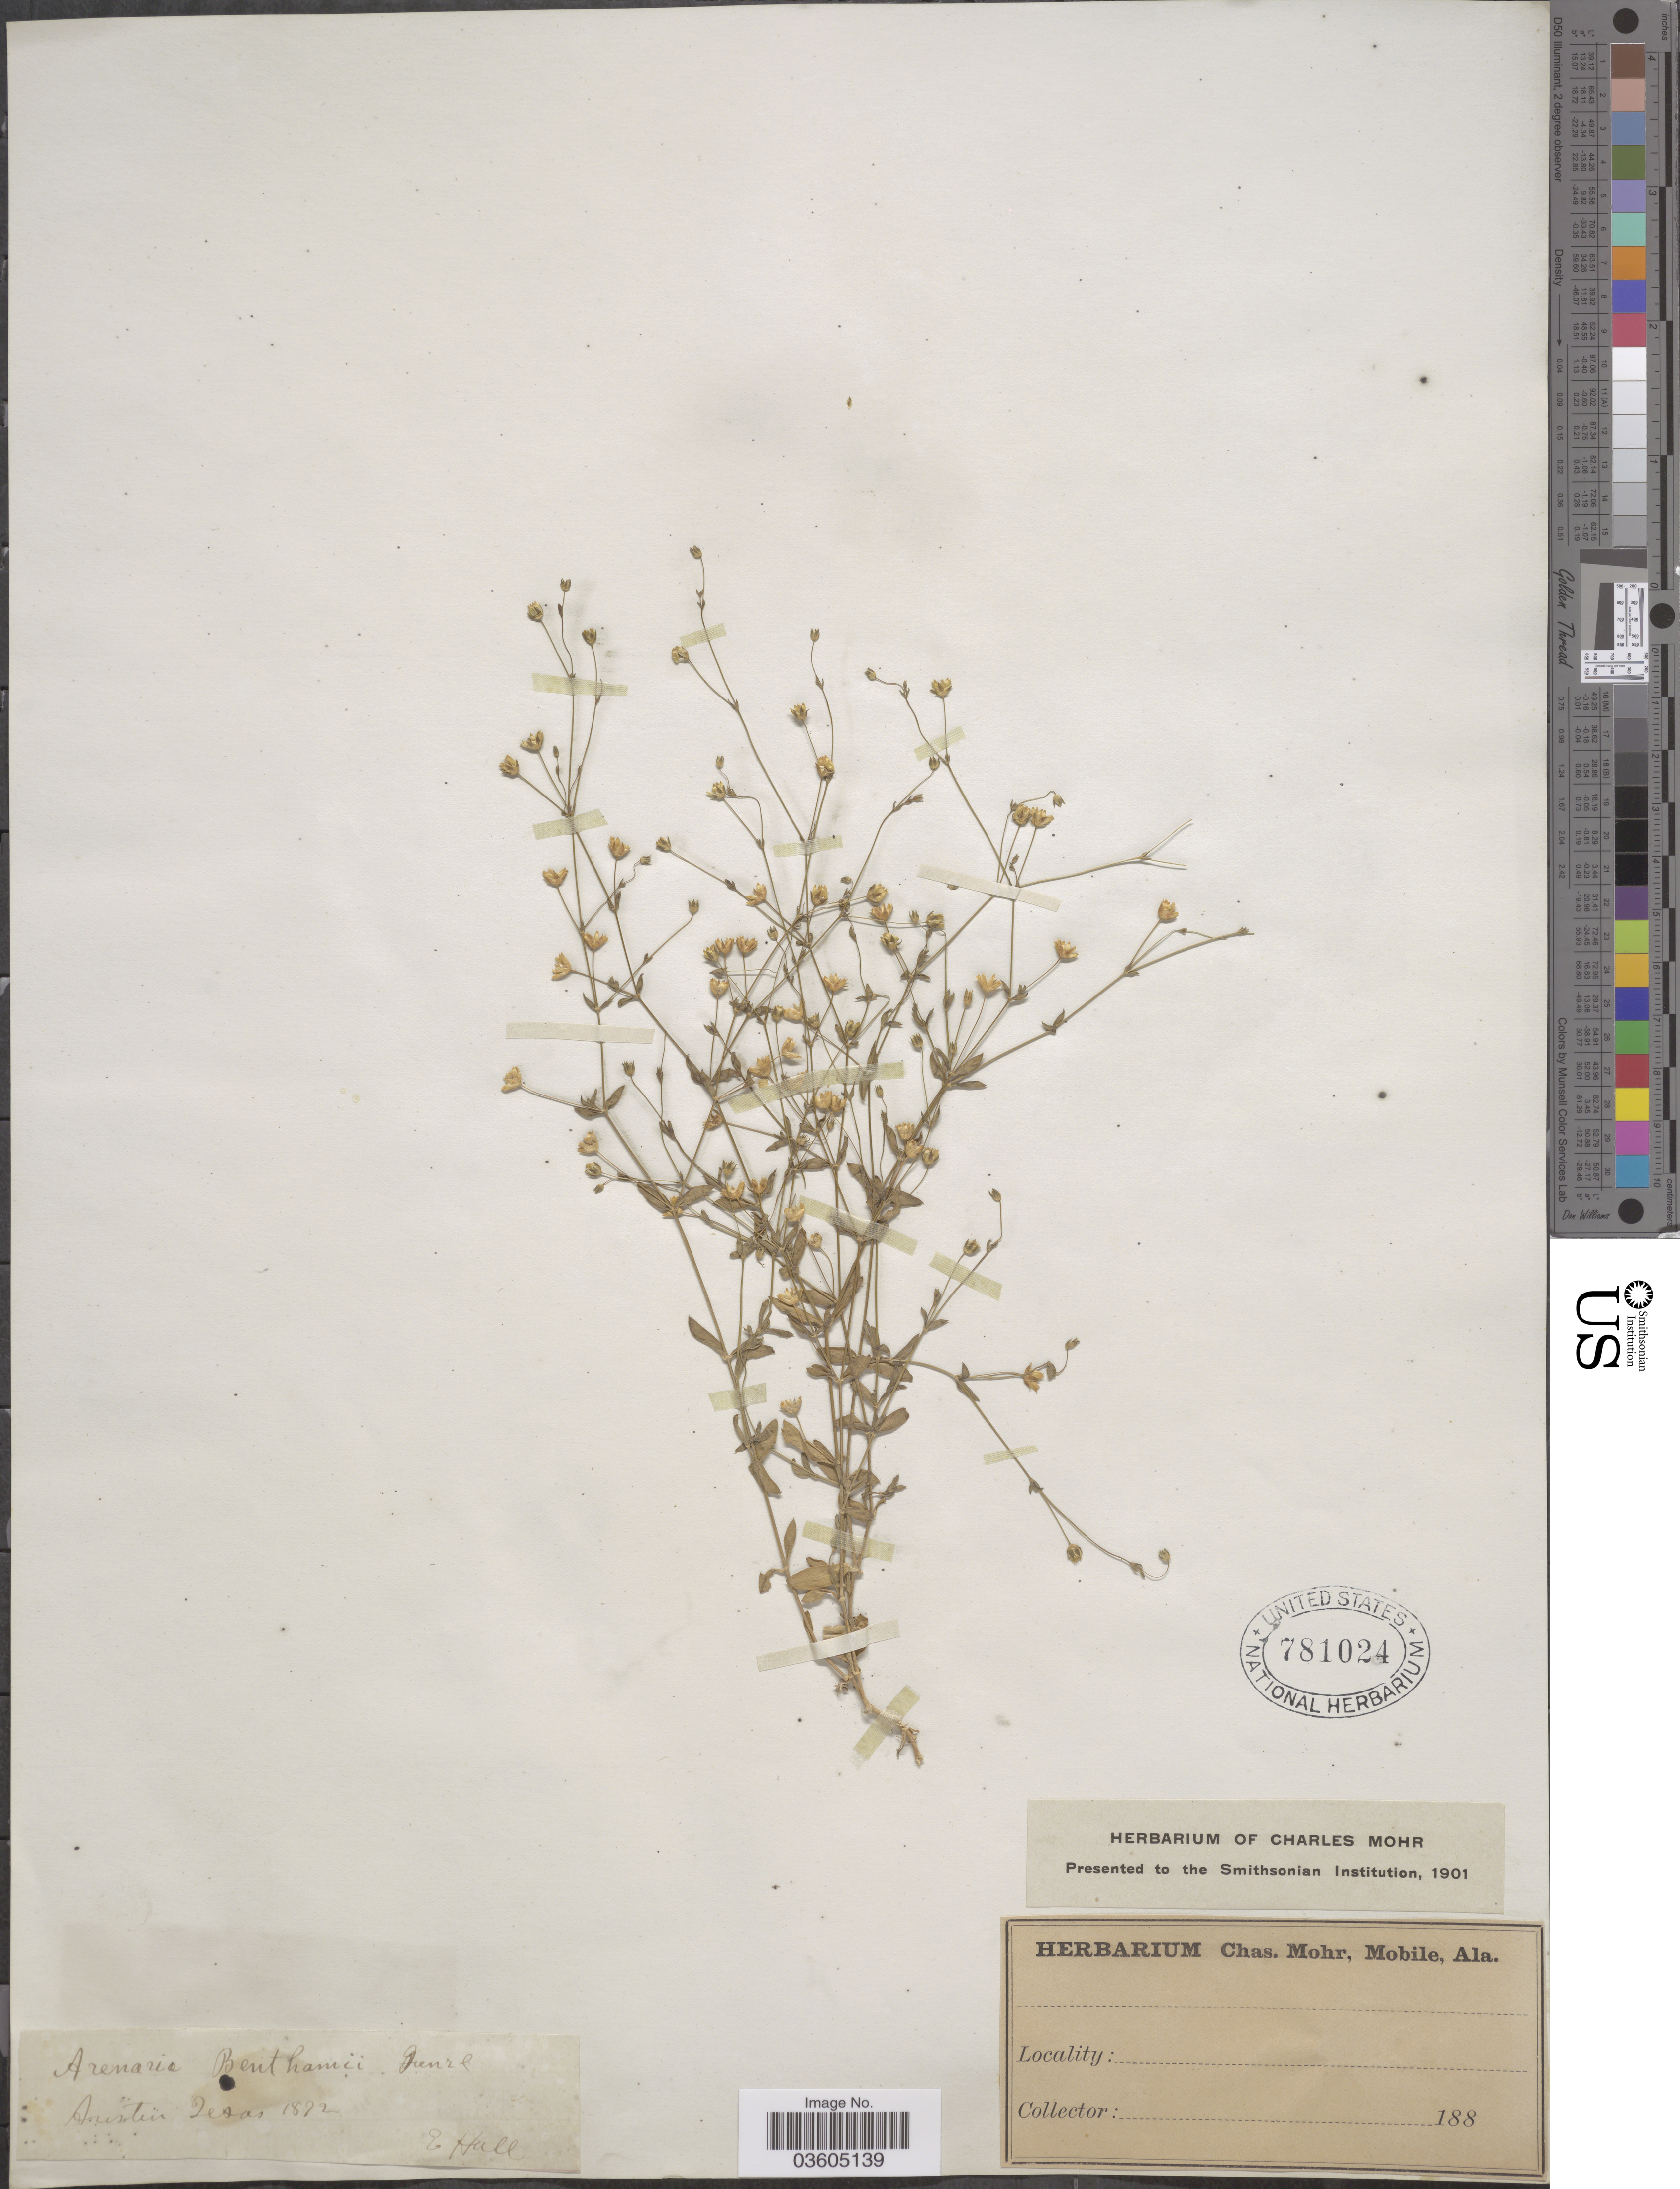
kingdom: Plantae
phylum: Tracheophyta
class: Magnoliopsida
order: Caryophyllales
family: Caryophyllaceae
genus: Arenaria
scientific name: Arenaria benthamii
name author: Fenzl ex Torr. & A. Gray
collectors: E. Hall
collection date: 1872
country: United States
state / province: Texas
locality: Austin.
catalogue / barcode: US 781024